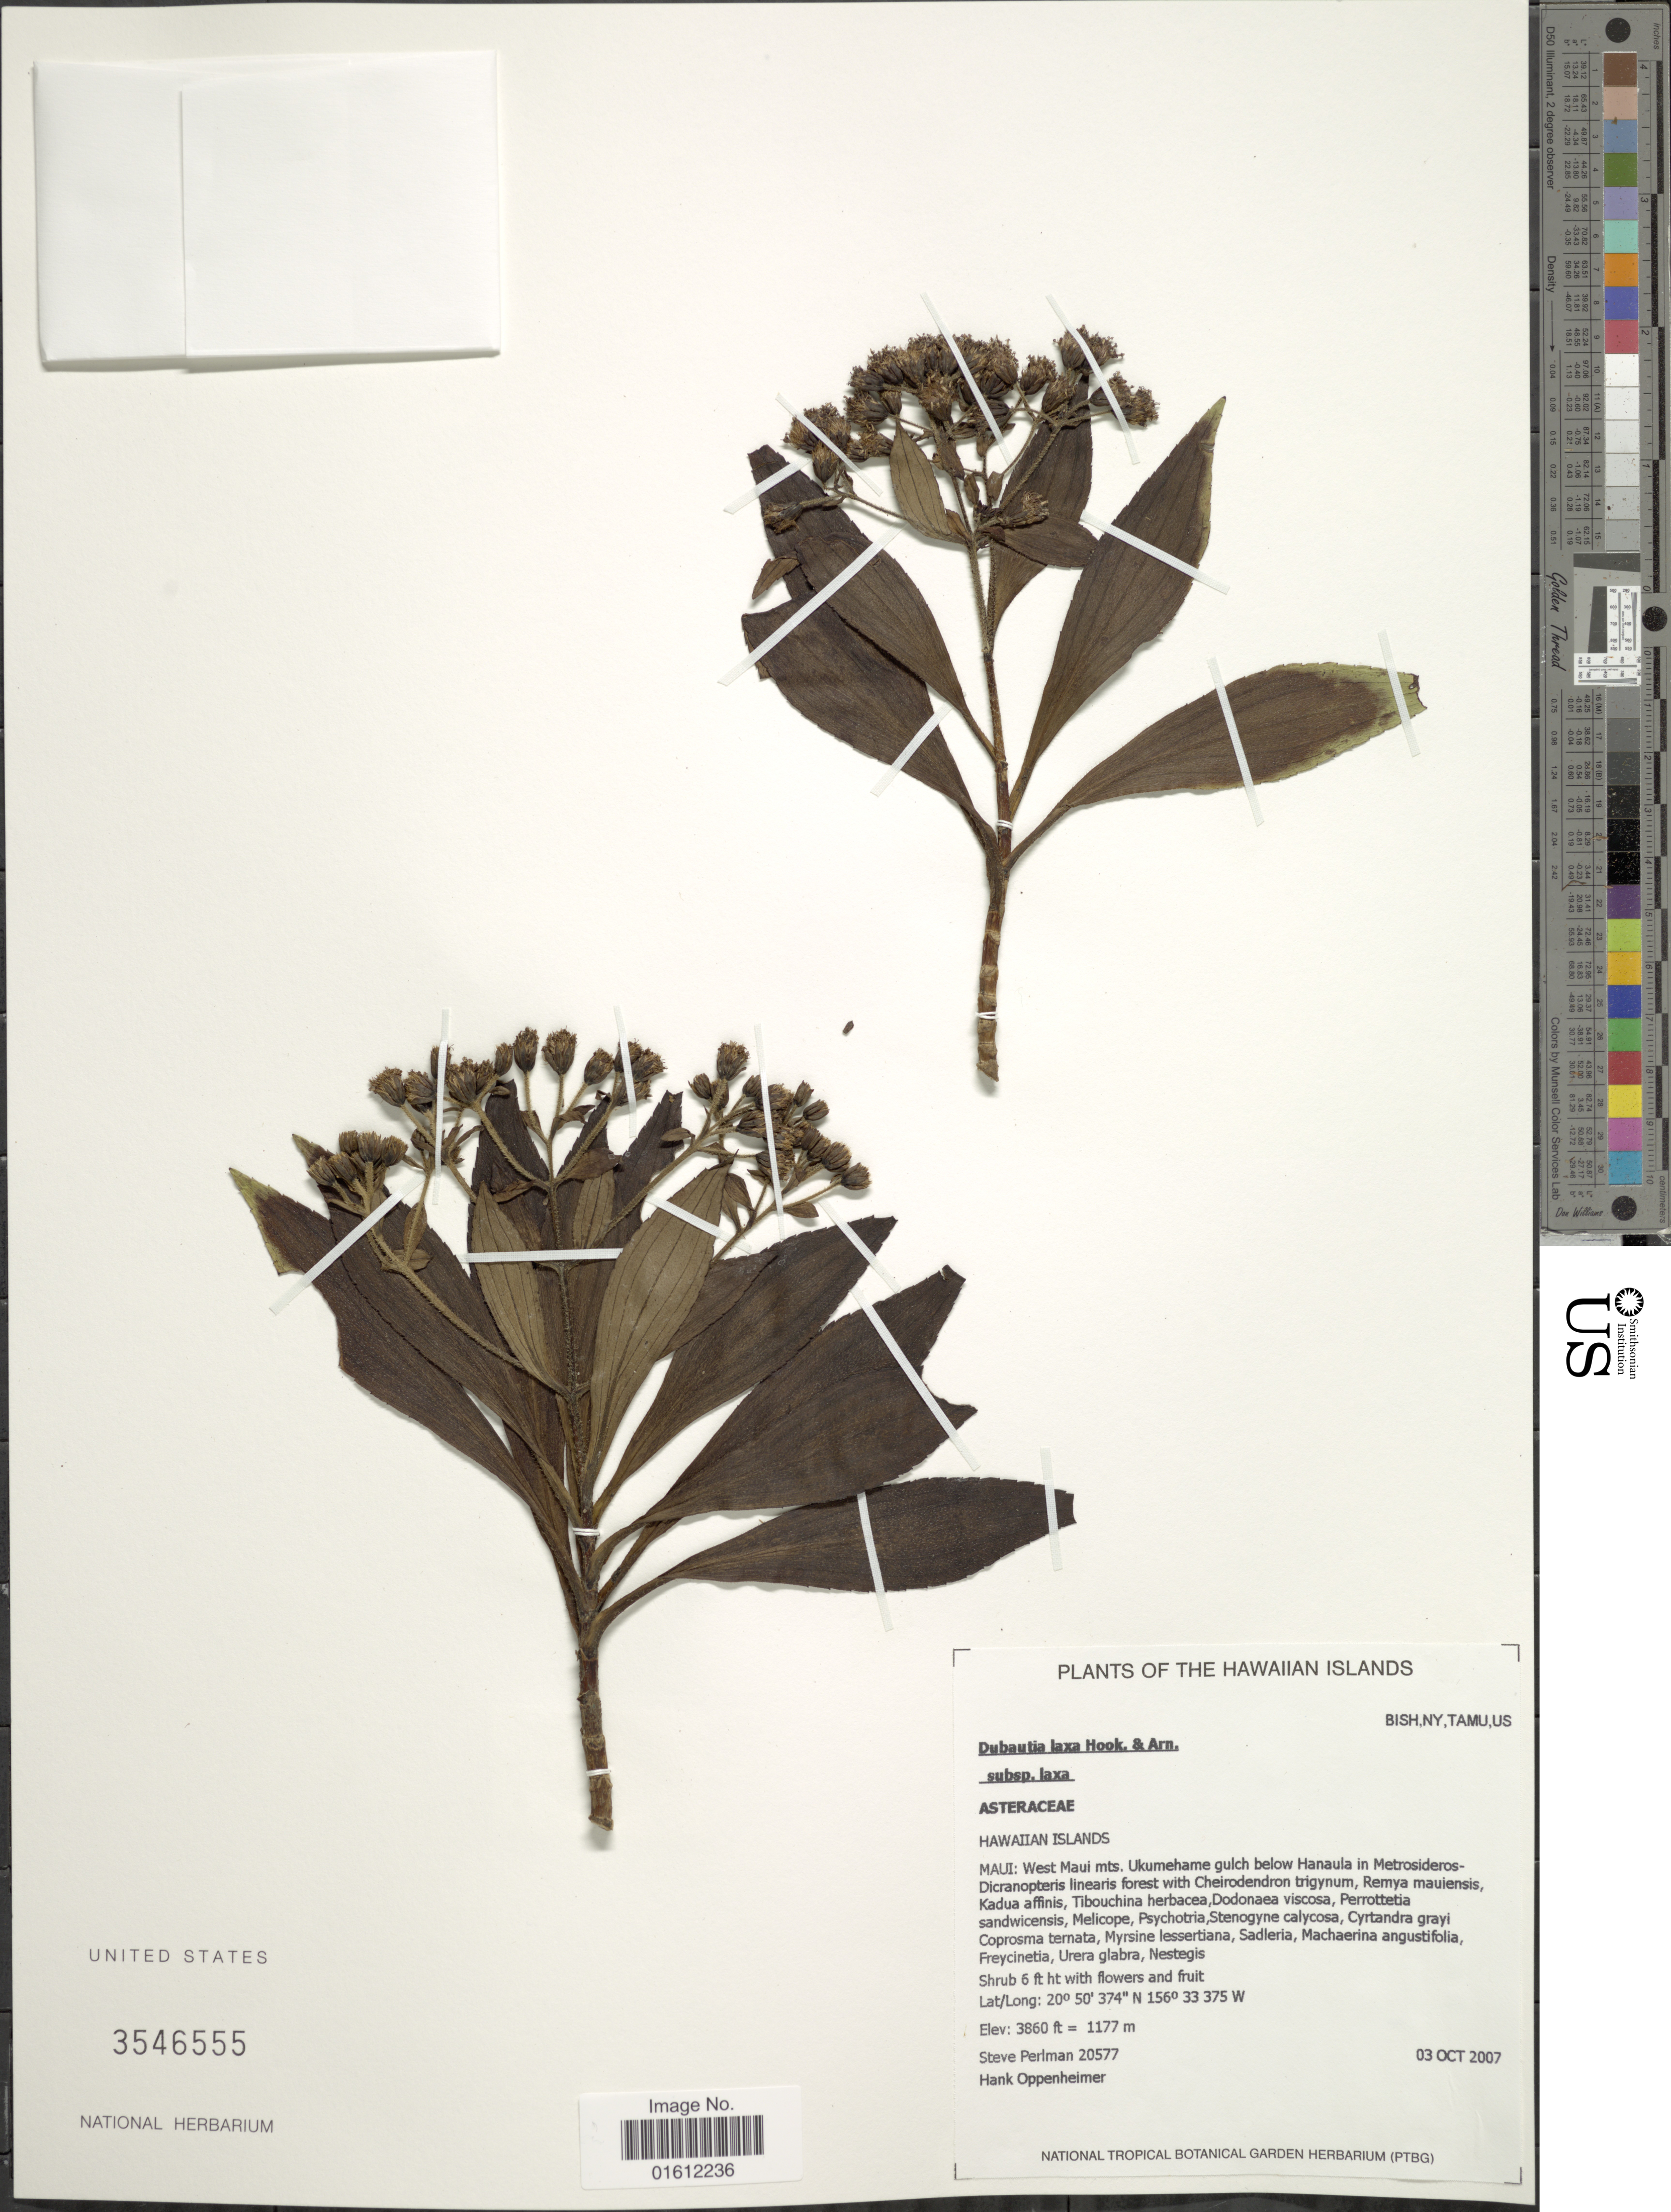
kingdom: Plantae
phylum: Tracheophyta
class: Magnoliopsida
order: Asterales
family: Asteraceae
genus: Dubautia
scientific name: Dubautia laxa subsp. hirsuta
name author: (Hillebr.) G.D. Carr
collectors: S. Perlman & H. Oppenheimer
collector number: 20577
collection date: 2007-10-03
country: United States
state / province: Hawaii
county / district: Maui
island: Maui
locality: West Maui mts, Ukumehame gulch below Hanaula in Metrosideros-Dicranopteris linearis forest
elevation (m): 1177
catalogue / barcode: US 3546555